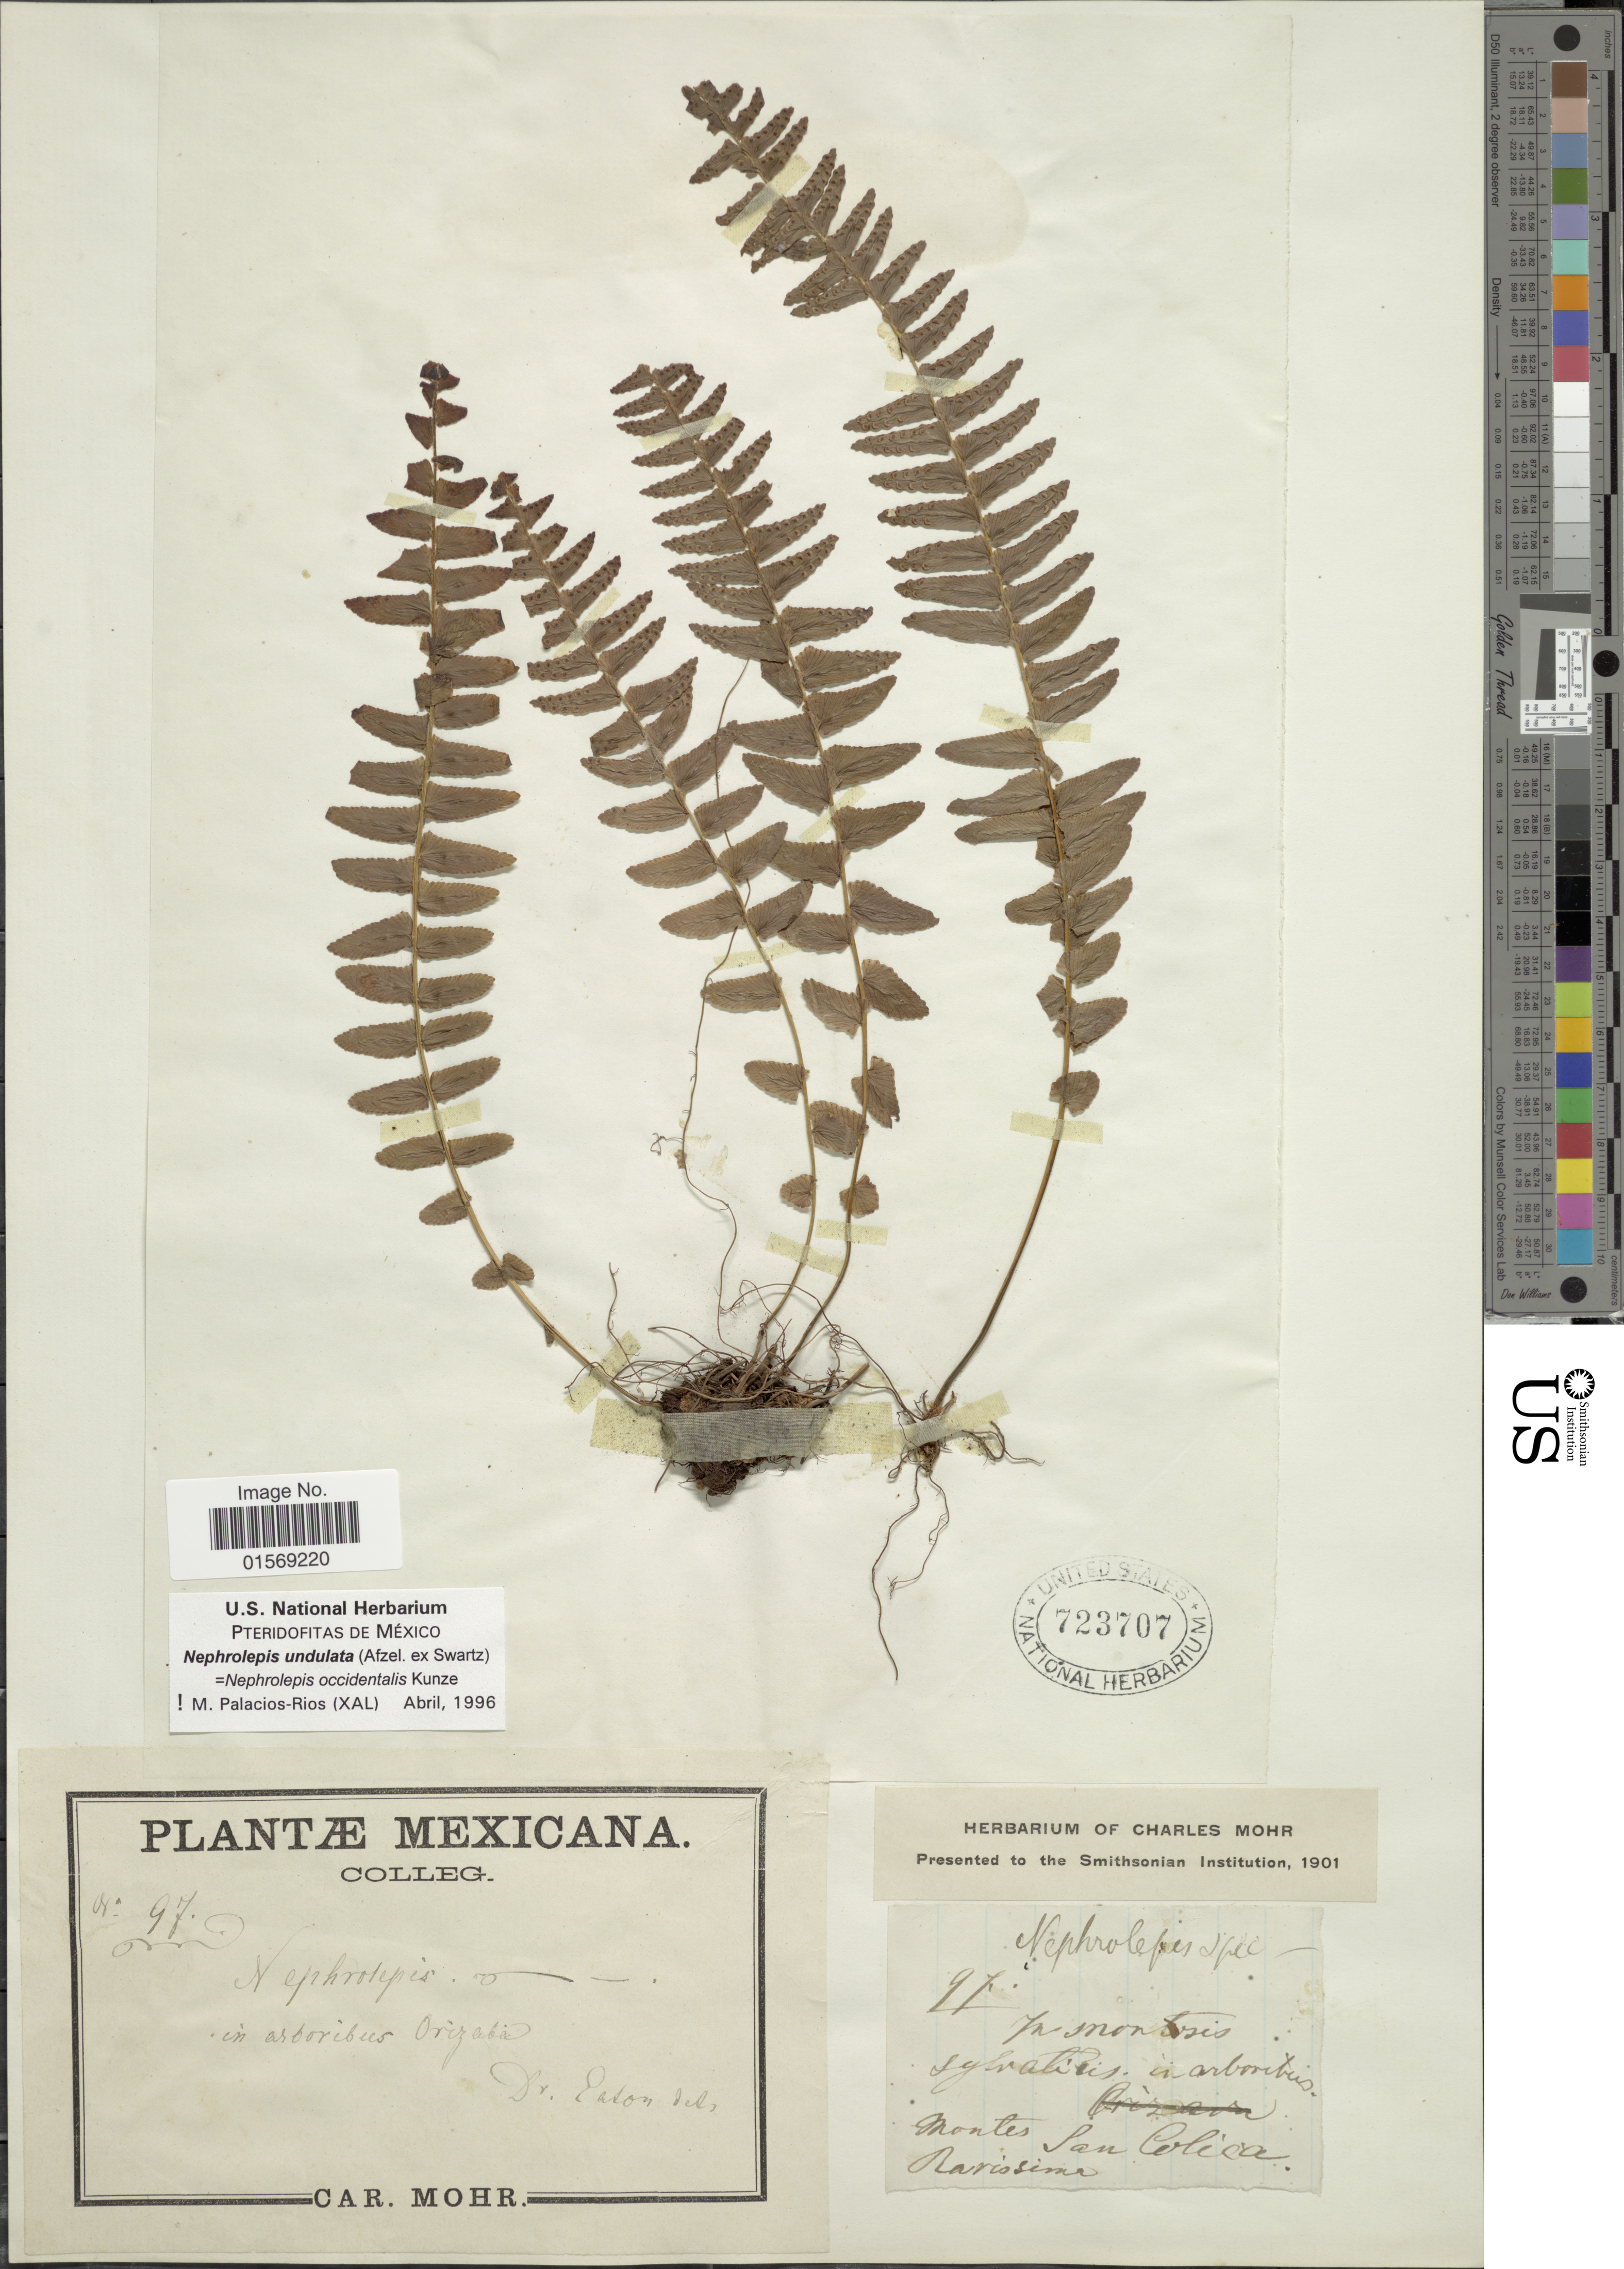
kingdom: Plantae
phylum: Tracheophyta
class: Polypodiopsida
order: Polypodiales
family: Nephrolepidaceae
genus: Nephrolepis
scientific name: Nephrolepis undulata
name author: J. Sm.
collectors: C. T. Mohr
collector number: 97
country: Mexico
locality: In arboribus Orizaba. Montes San Colica, Rariosima.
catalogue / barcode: US 723707